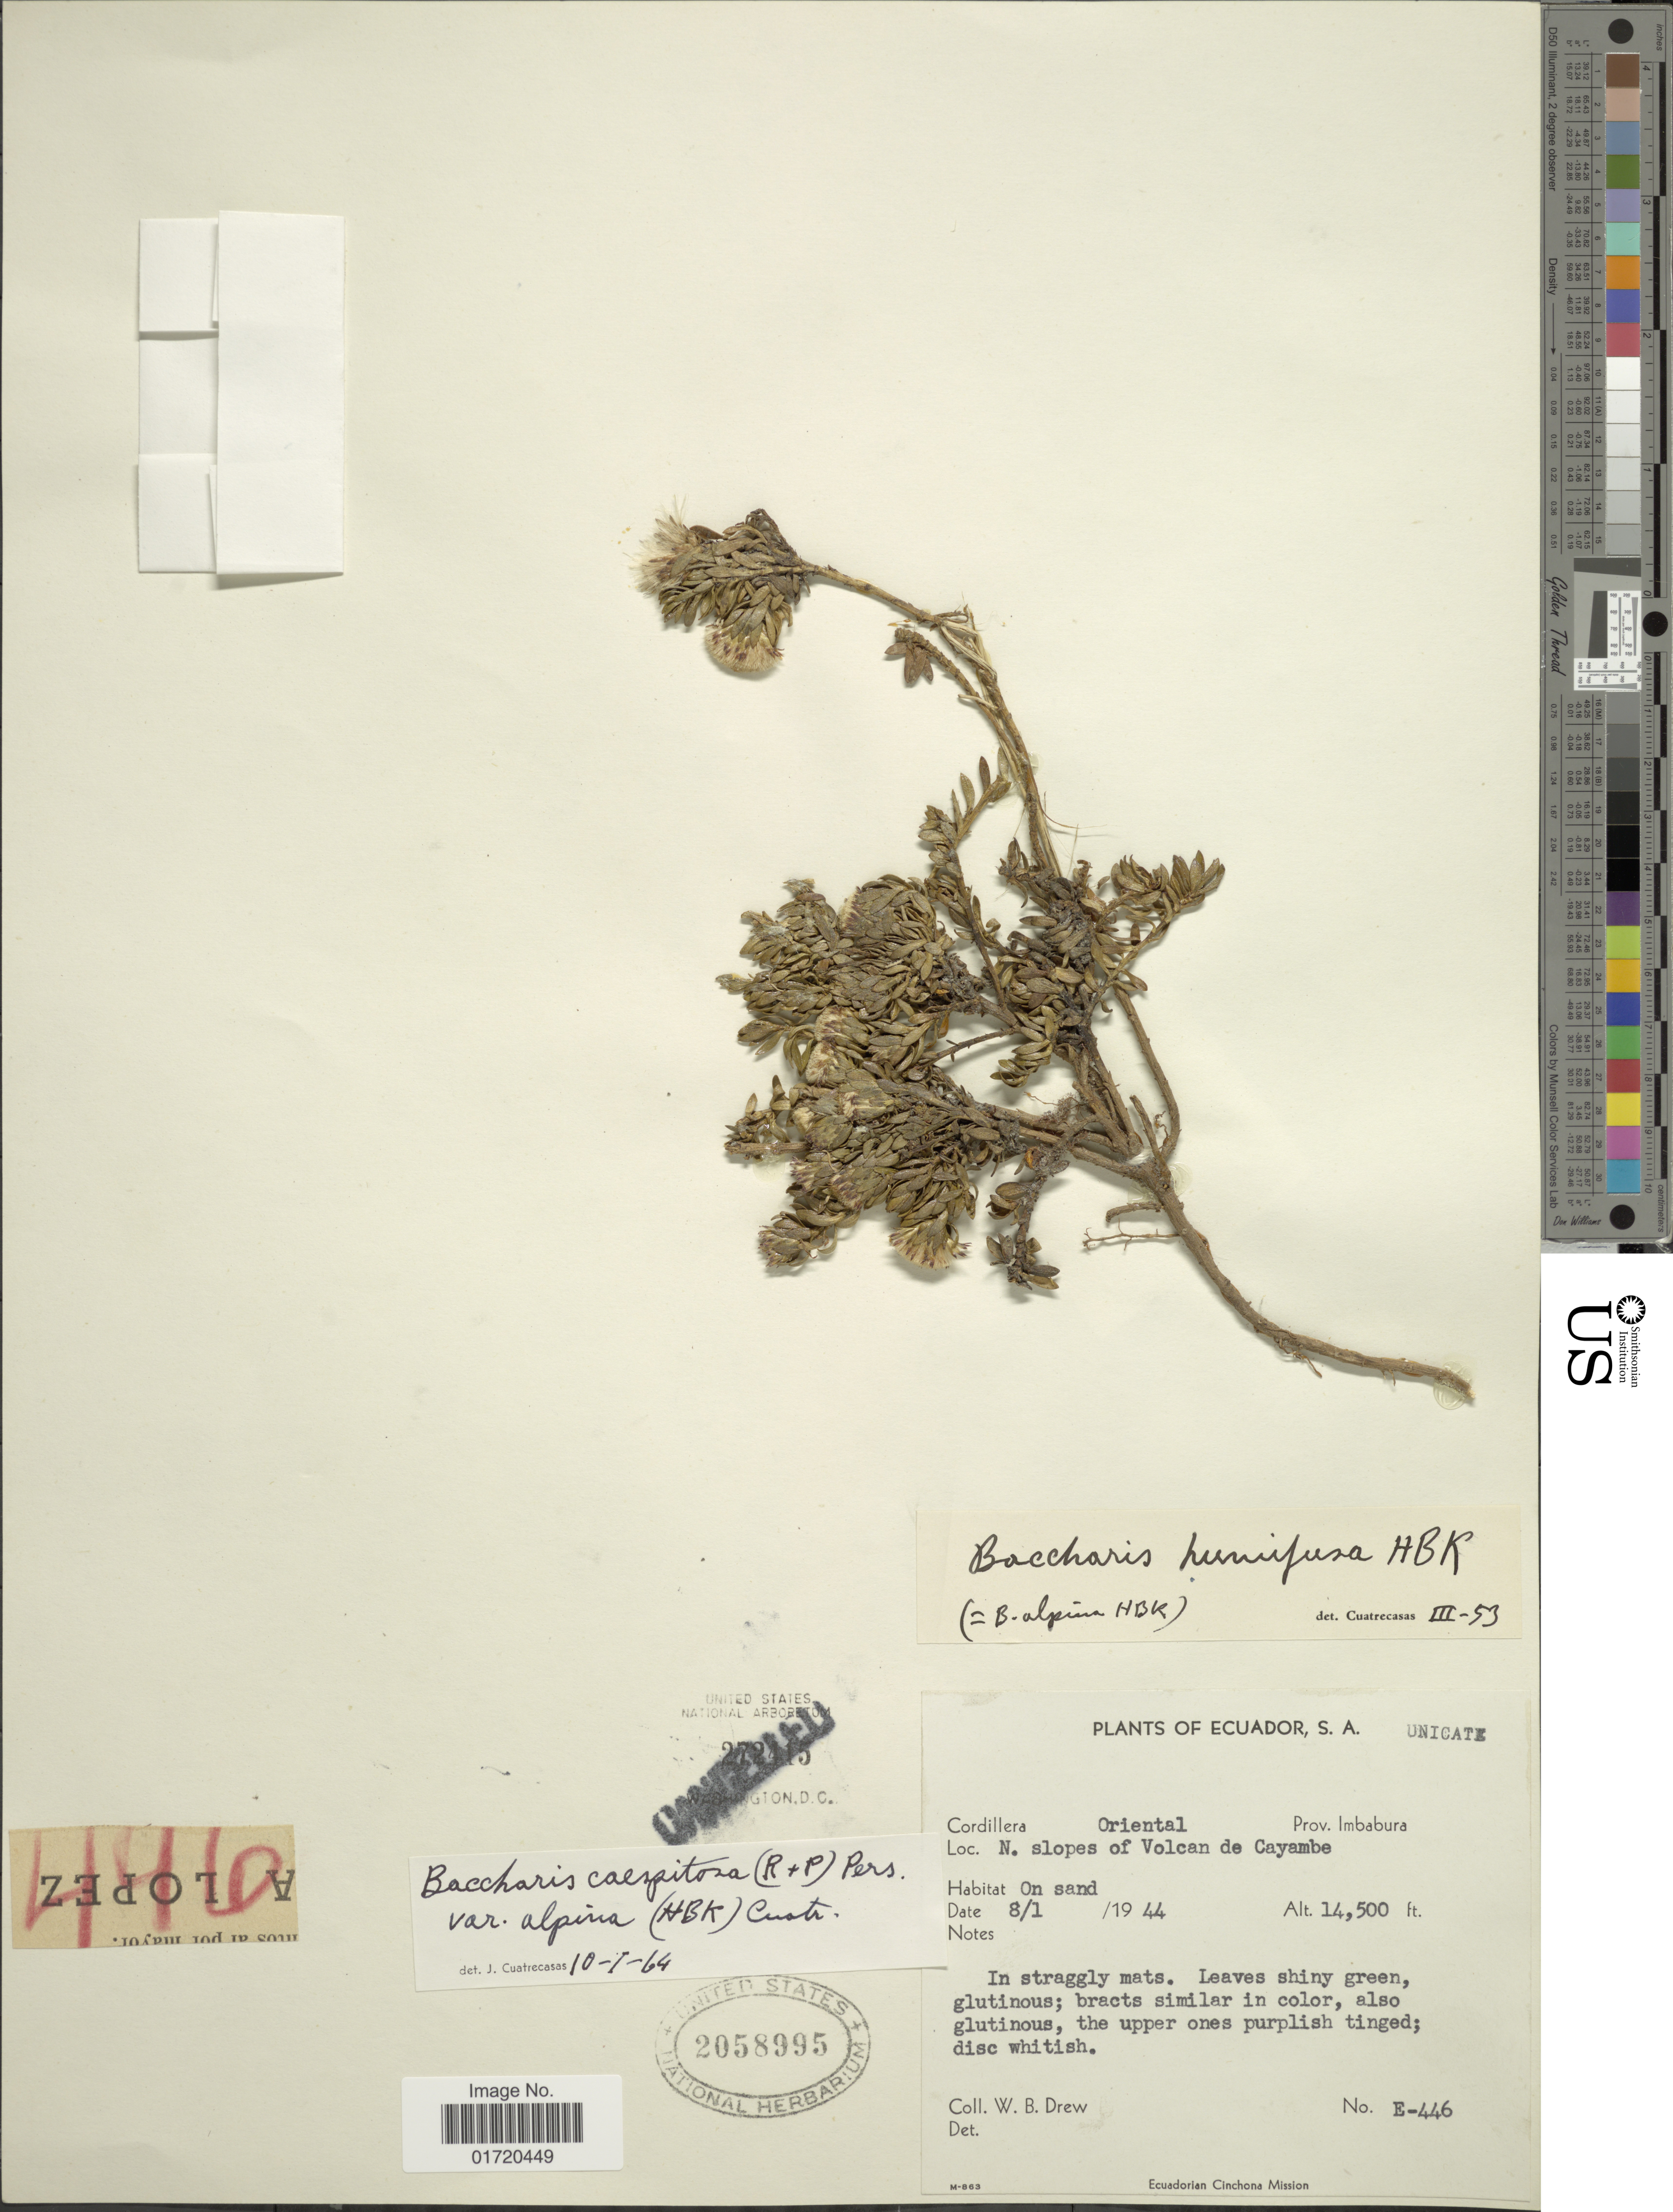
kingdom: Plantae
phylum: Tracheophyta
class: Magnoliopsida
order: Asterales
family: Asteraceae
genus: Baccharis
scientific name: Baccharis caespitosa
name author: (Ruiz & Pav.) Pers.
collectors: W. B. Drew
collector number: E-446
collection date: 1944-01-08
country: Ecuador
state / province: Imbabura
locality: Cordillera Oriental. N. slopes of Volcan de Cayambe.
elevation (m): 4420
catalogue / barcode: US 2058995